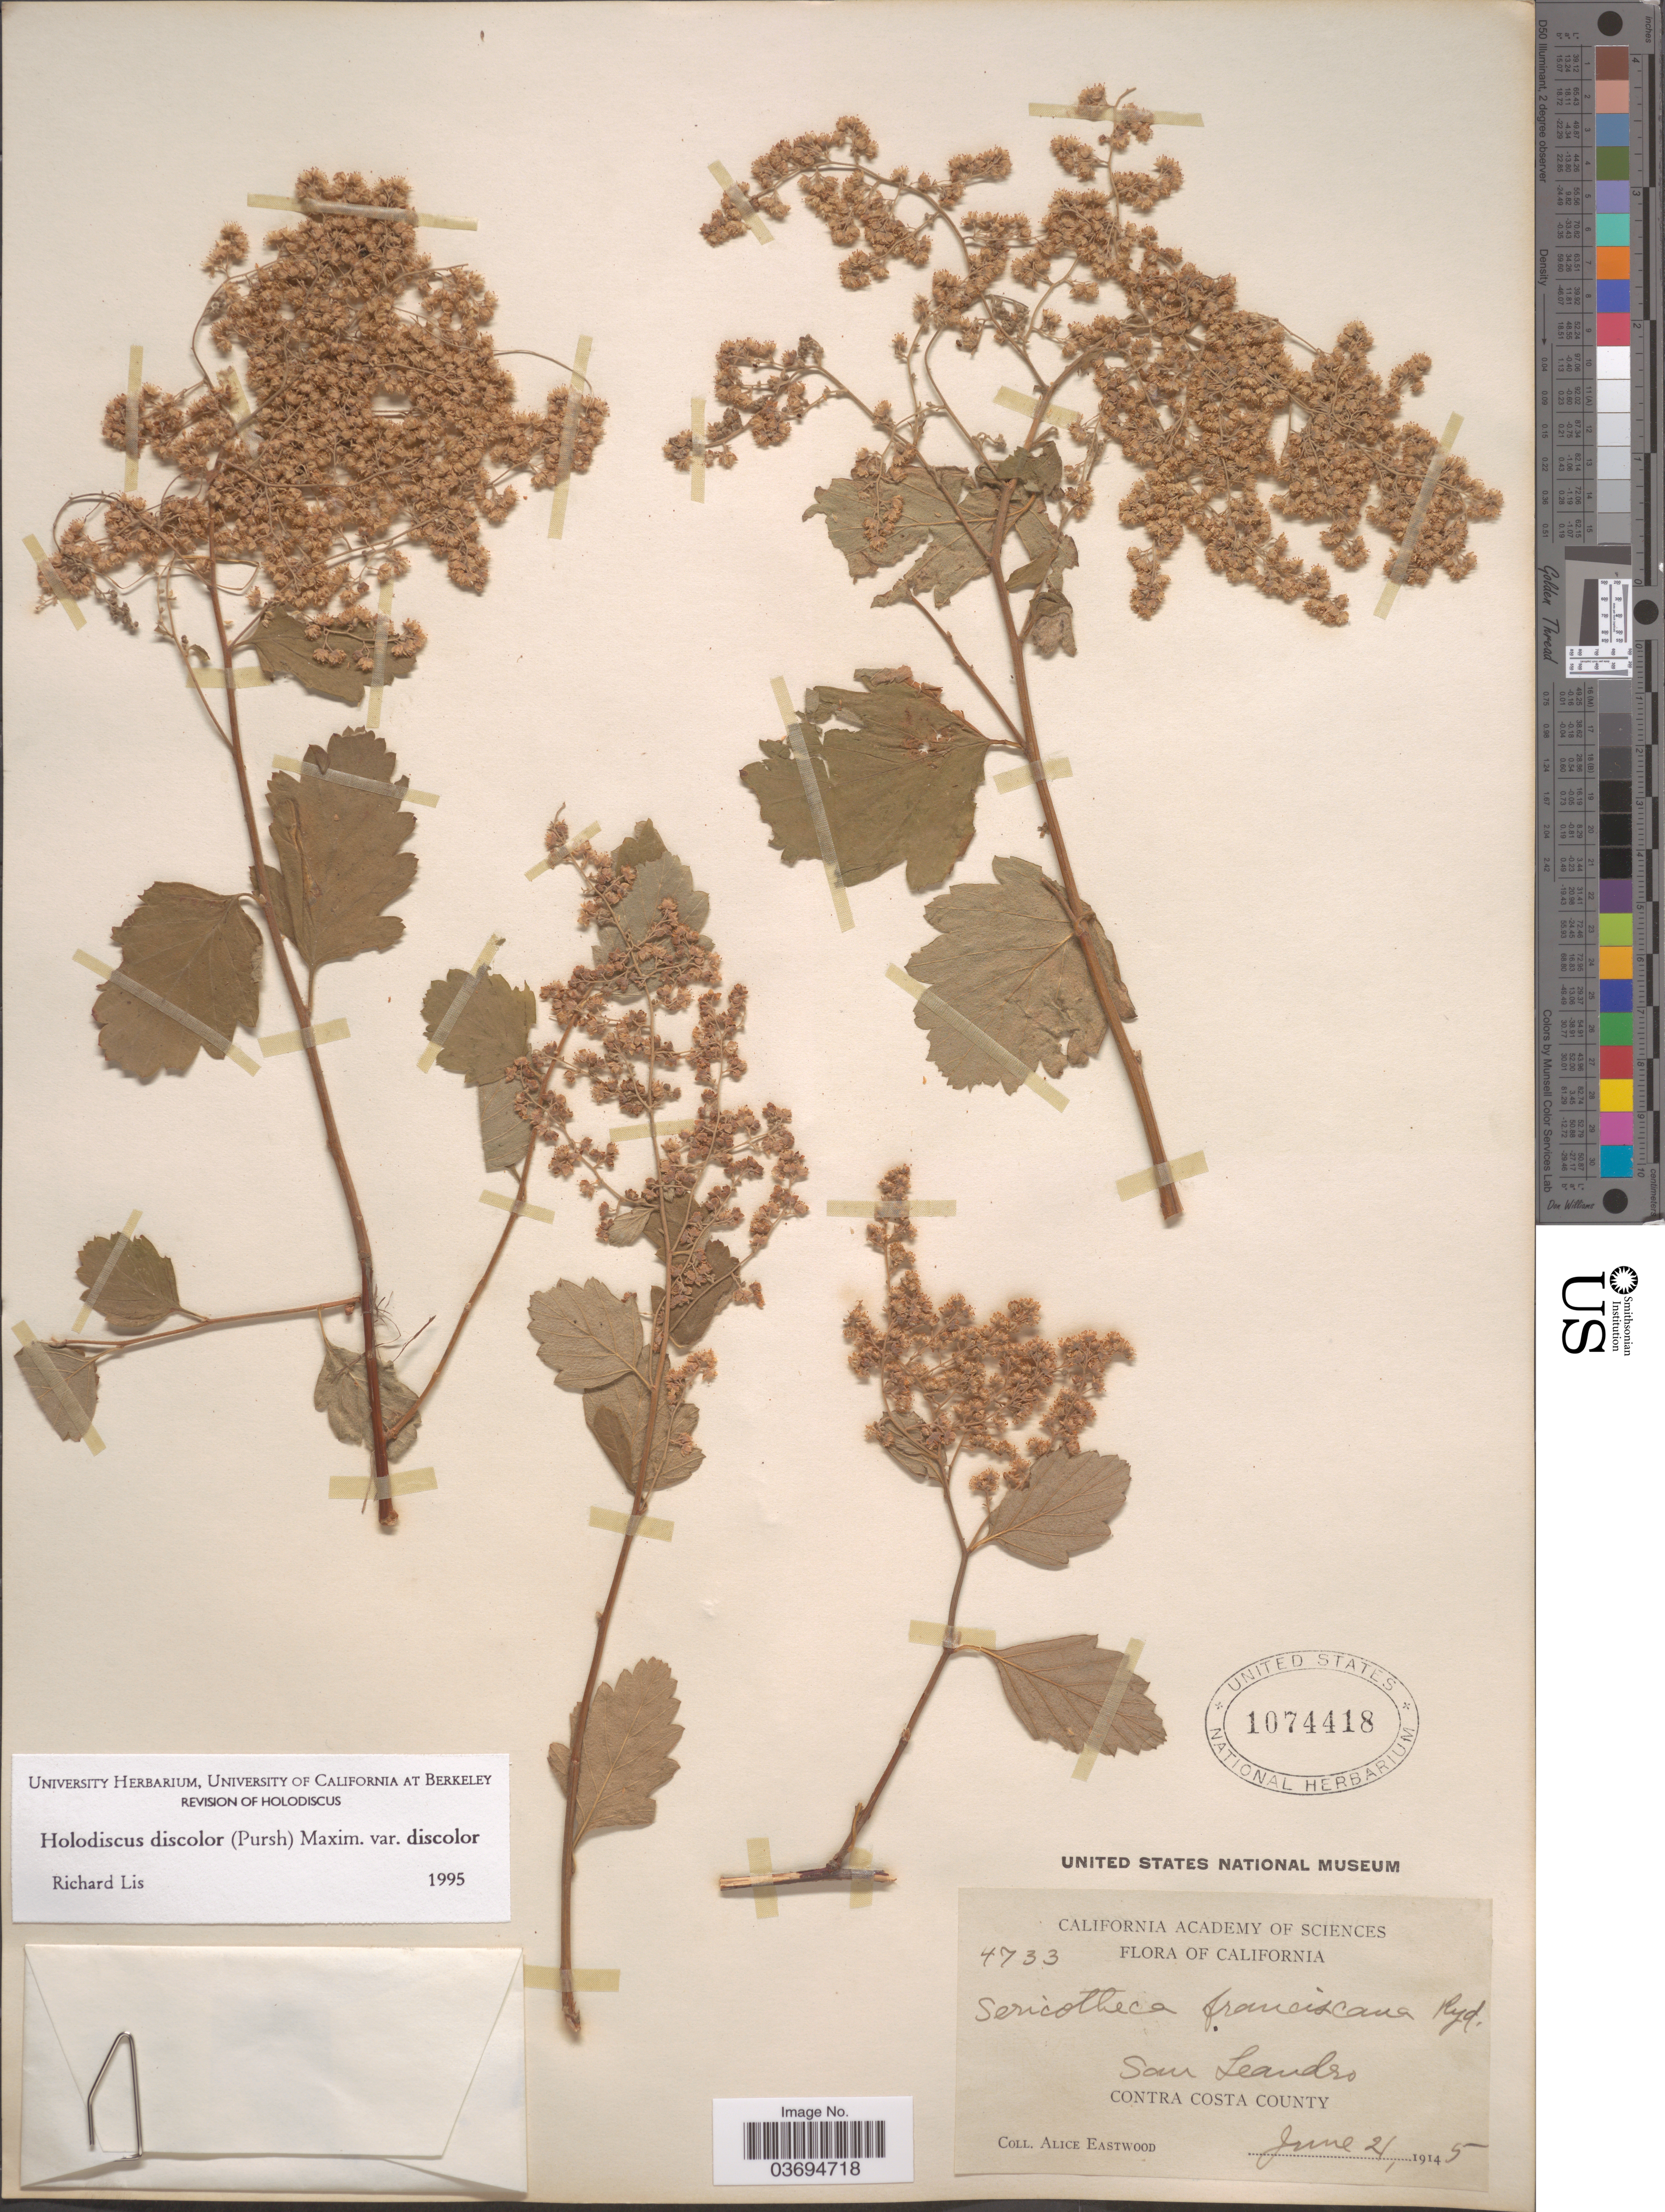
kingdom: Plantae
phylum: Tracheophyta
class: Magnoliopsida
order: Rosales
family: Rosaceae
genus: Holodiscus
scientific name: Holodiscus discolor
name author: (Pursh) Maxim.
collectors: A. Eastwood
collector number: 4733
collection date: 1915-06-21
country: United States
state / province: California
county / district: Contra Costa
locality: San Leandro. Contra Costa County.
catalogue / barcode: US 1074418